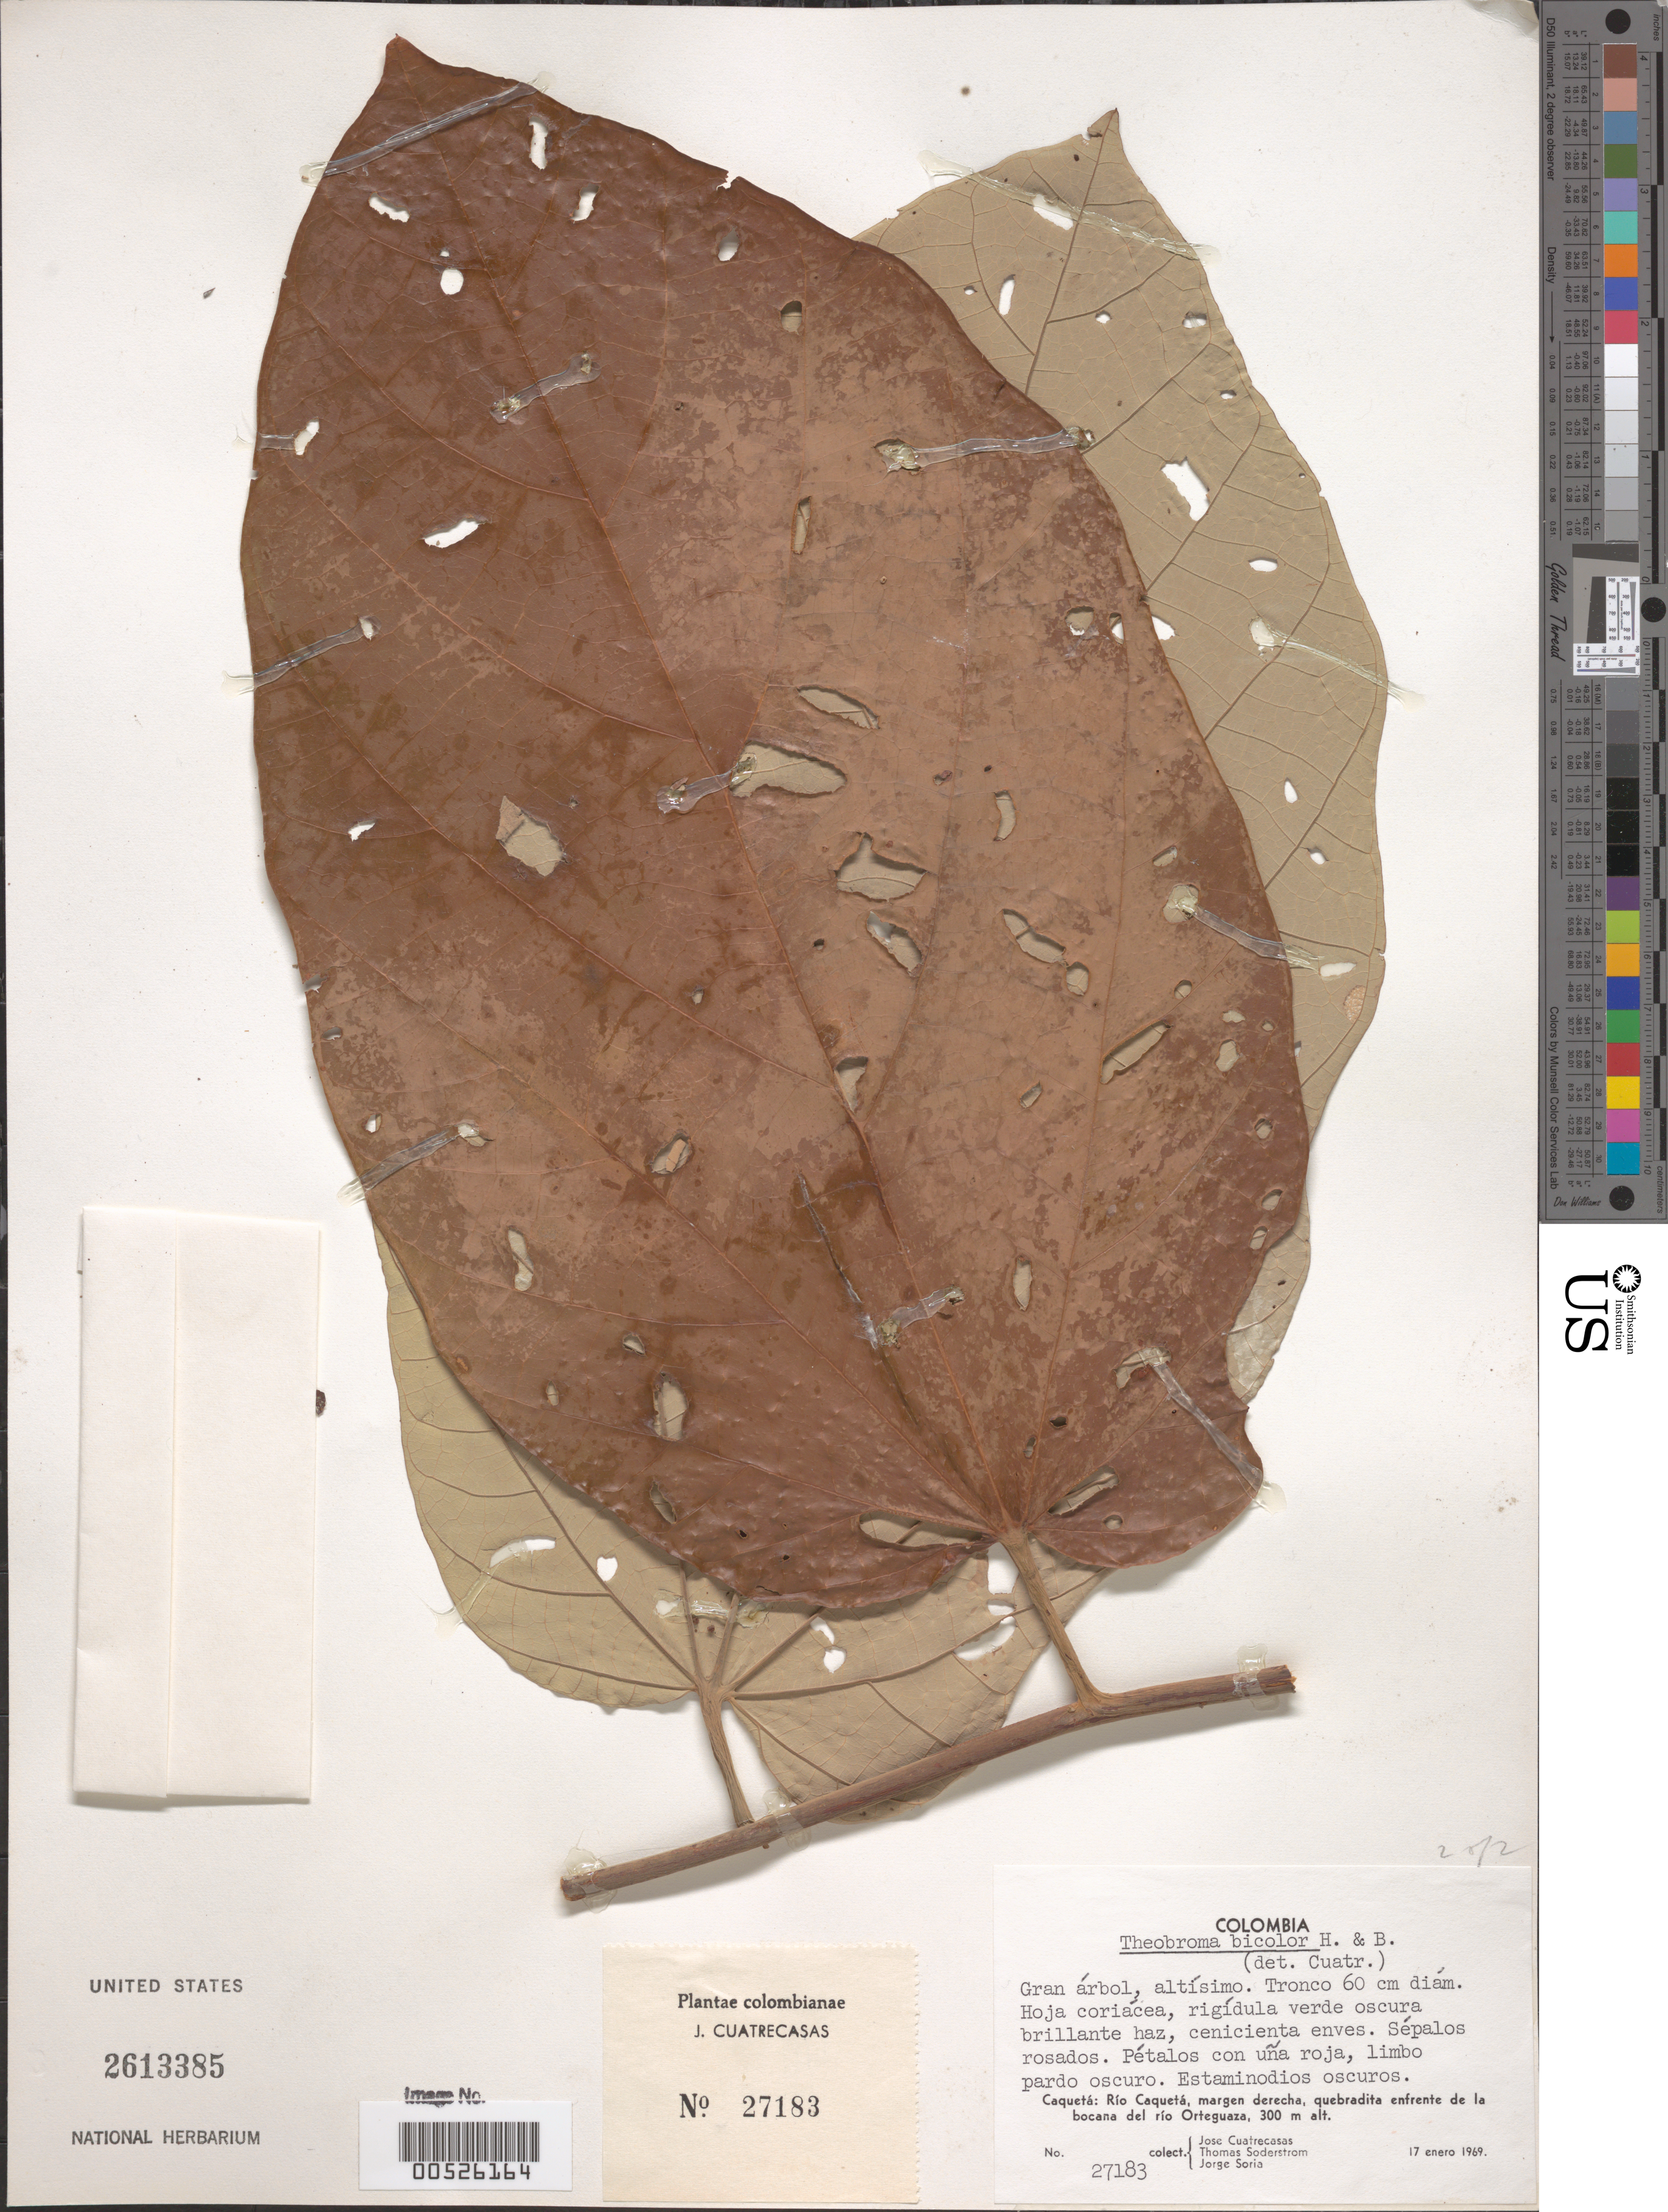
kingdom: Plantae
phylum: Tracheophyta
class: Magnoliopsida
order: Malvales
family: Malvaceae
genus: Theobroma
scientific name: Theobroma bicolor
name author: Bonpl.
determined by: Dorr, L. J., (BOT), Smithsonian Institution - National Museum of Natural History (UNITED STATES)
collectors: J. Cuatrecasas, T. R. Soderstrom & J. Soria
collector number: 27183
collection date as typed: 17 Jan 1969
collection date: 1969-01-17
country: Colombia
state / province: Caquetá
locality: Rio Caqueta, Margen Derecha, Quebradita enfrente de la BoCana del Rio Ortequaza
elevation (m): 300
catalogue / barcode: US 2613385